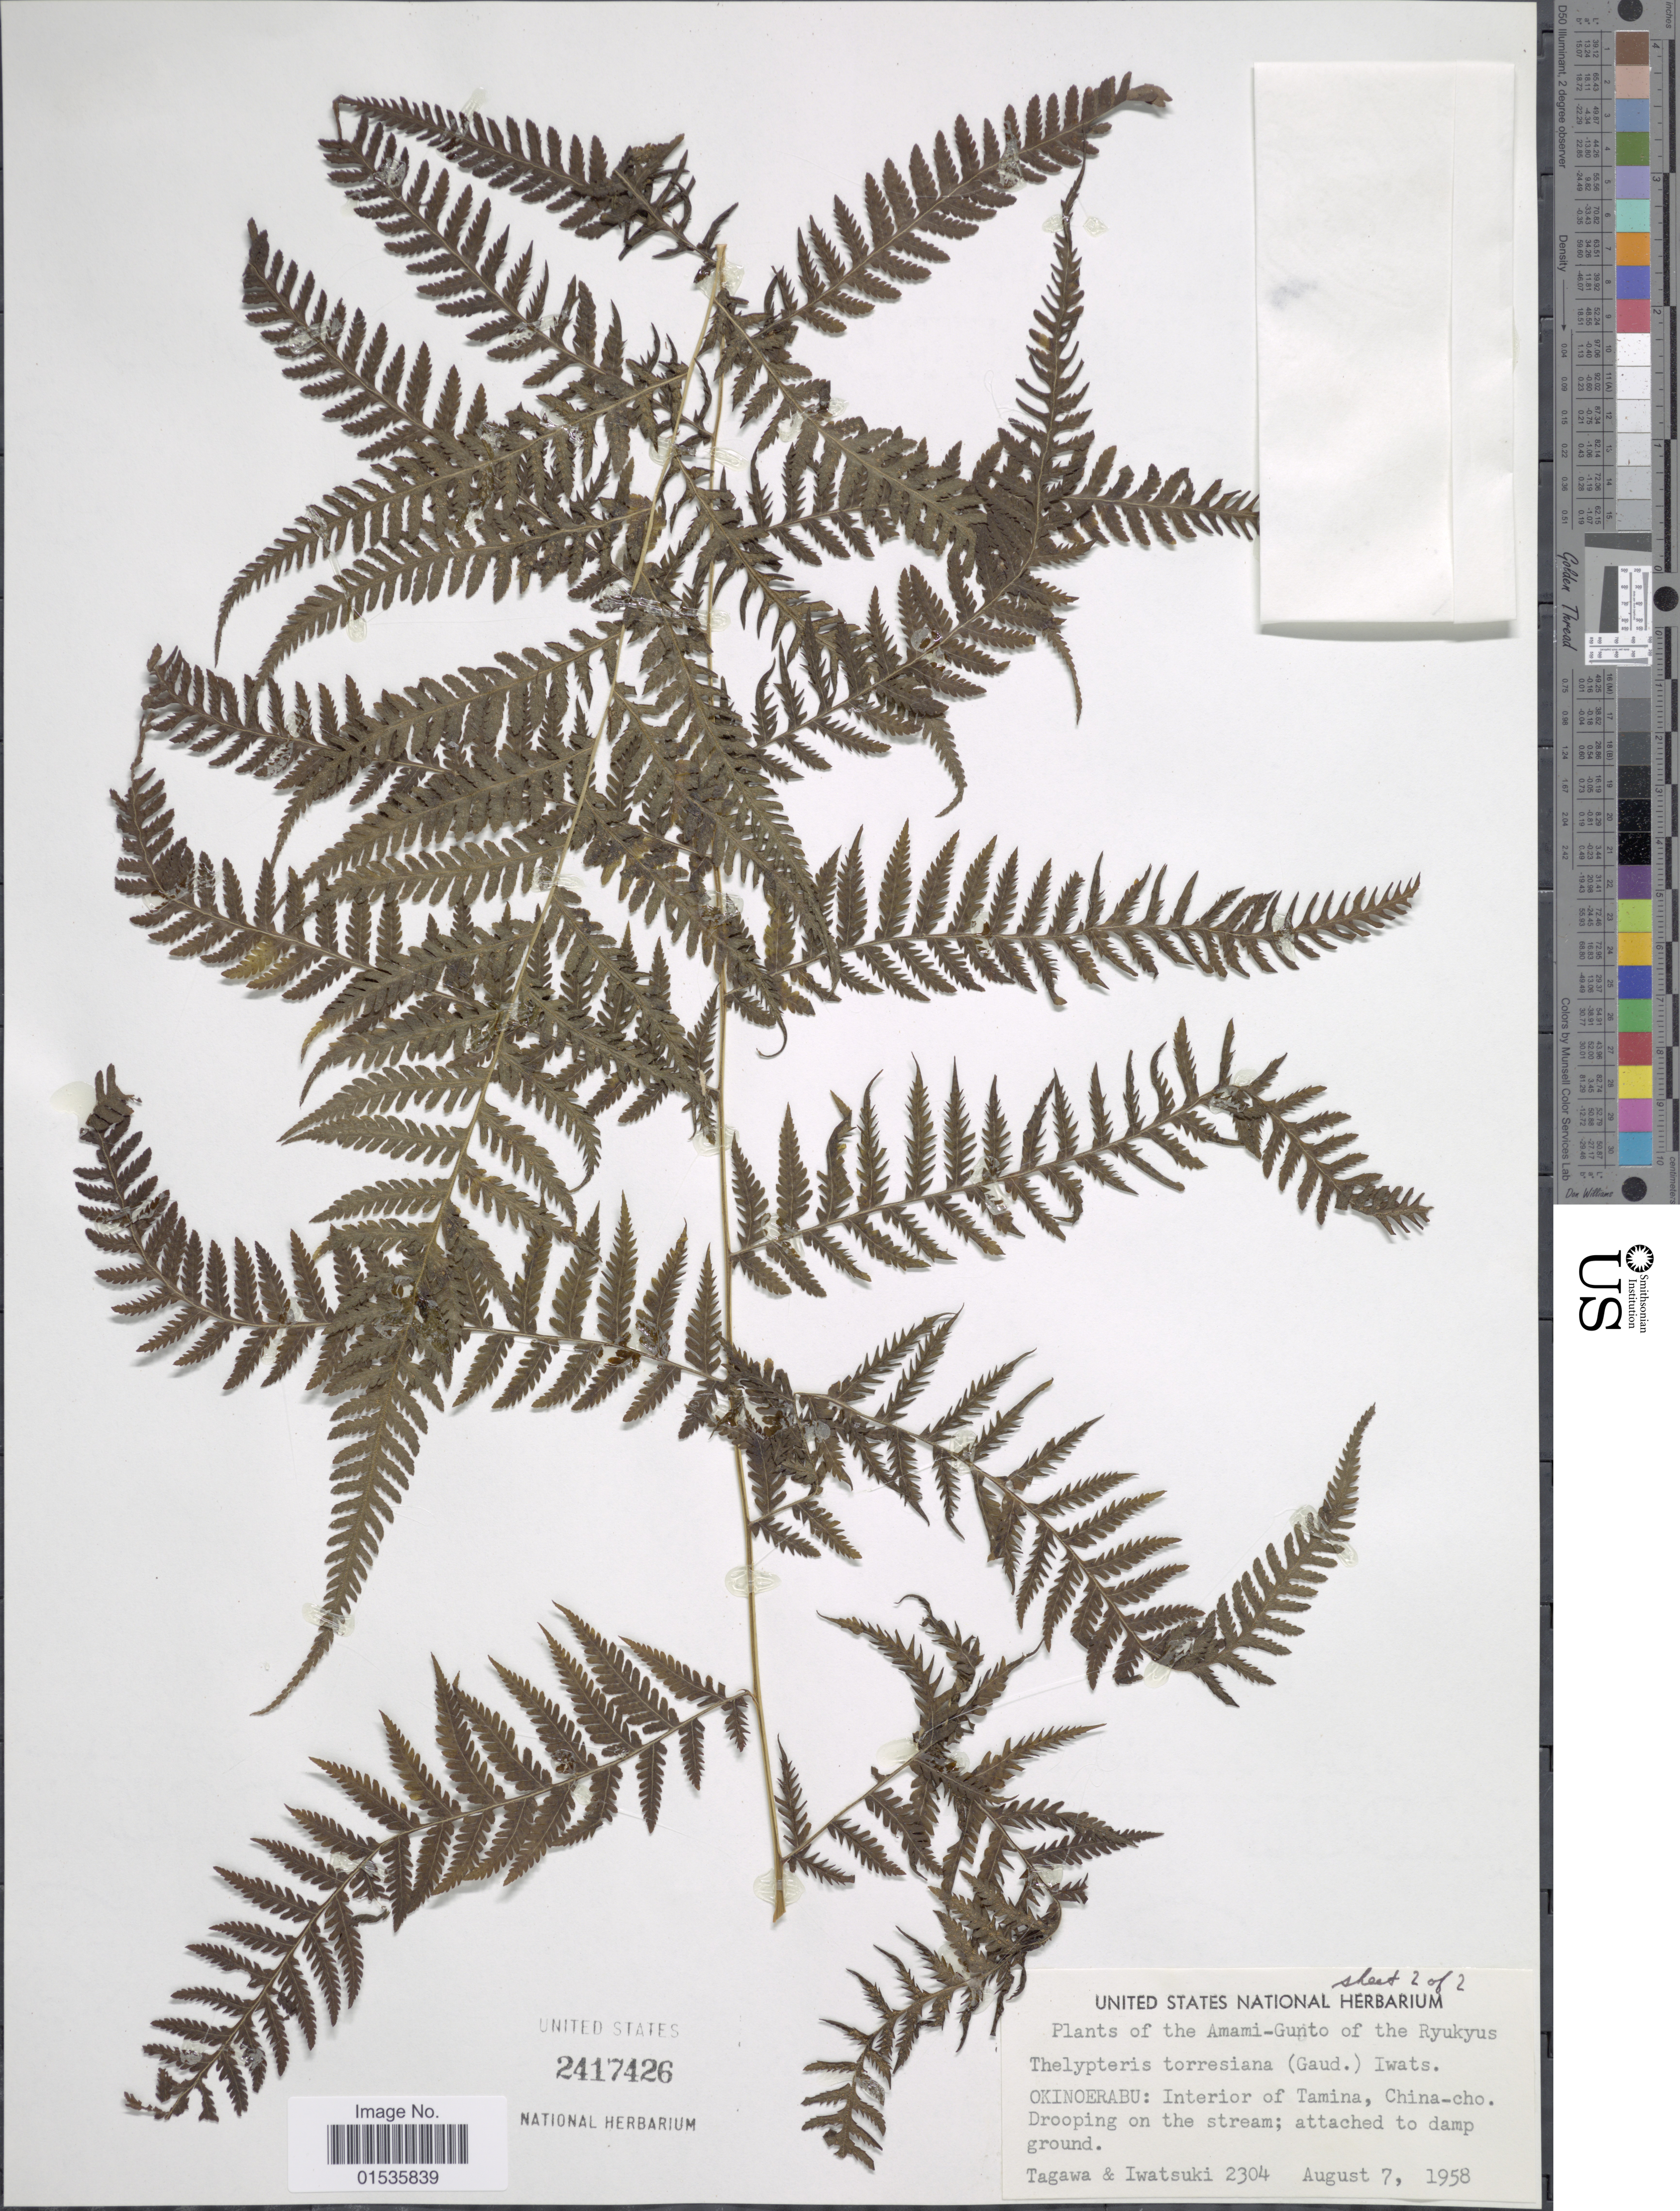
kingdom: Plantae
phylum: Tracheophyta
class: Polypodiopsida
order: Polypodiales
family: Thelypteridaceae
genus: Macrothelypteris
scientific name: Macrothelypteris torresiana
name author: (Gaudich.) Ching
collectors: A. Tagawa & Iwatsuki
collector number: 2304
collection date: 1958-08-07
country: Japan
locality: Amami-Gunto of the Ryukyus, Isl. Okinoerabu, Interior of Tamina, China-cho.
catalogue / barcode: US 2417426